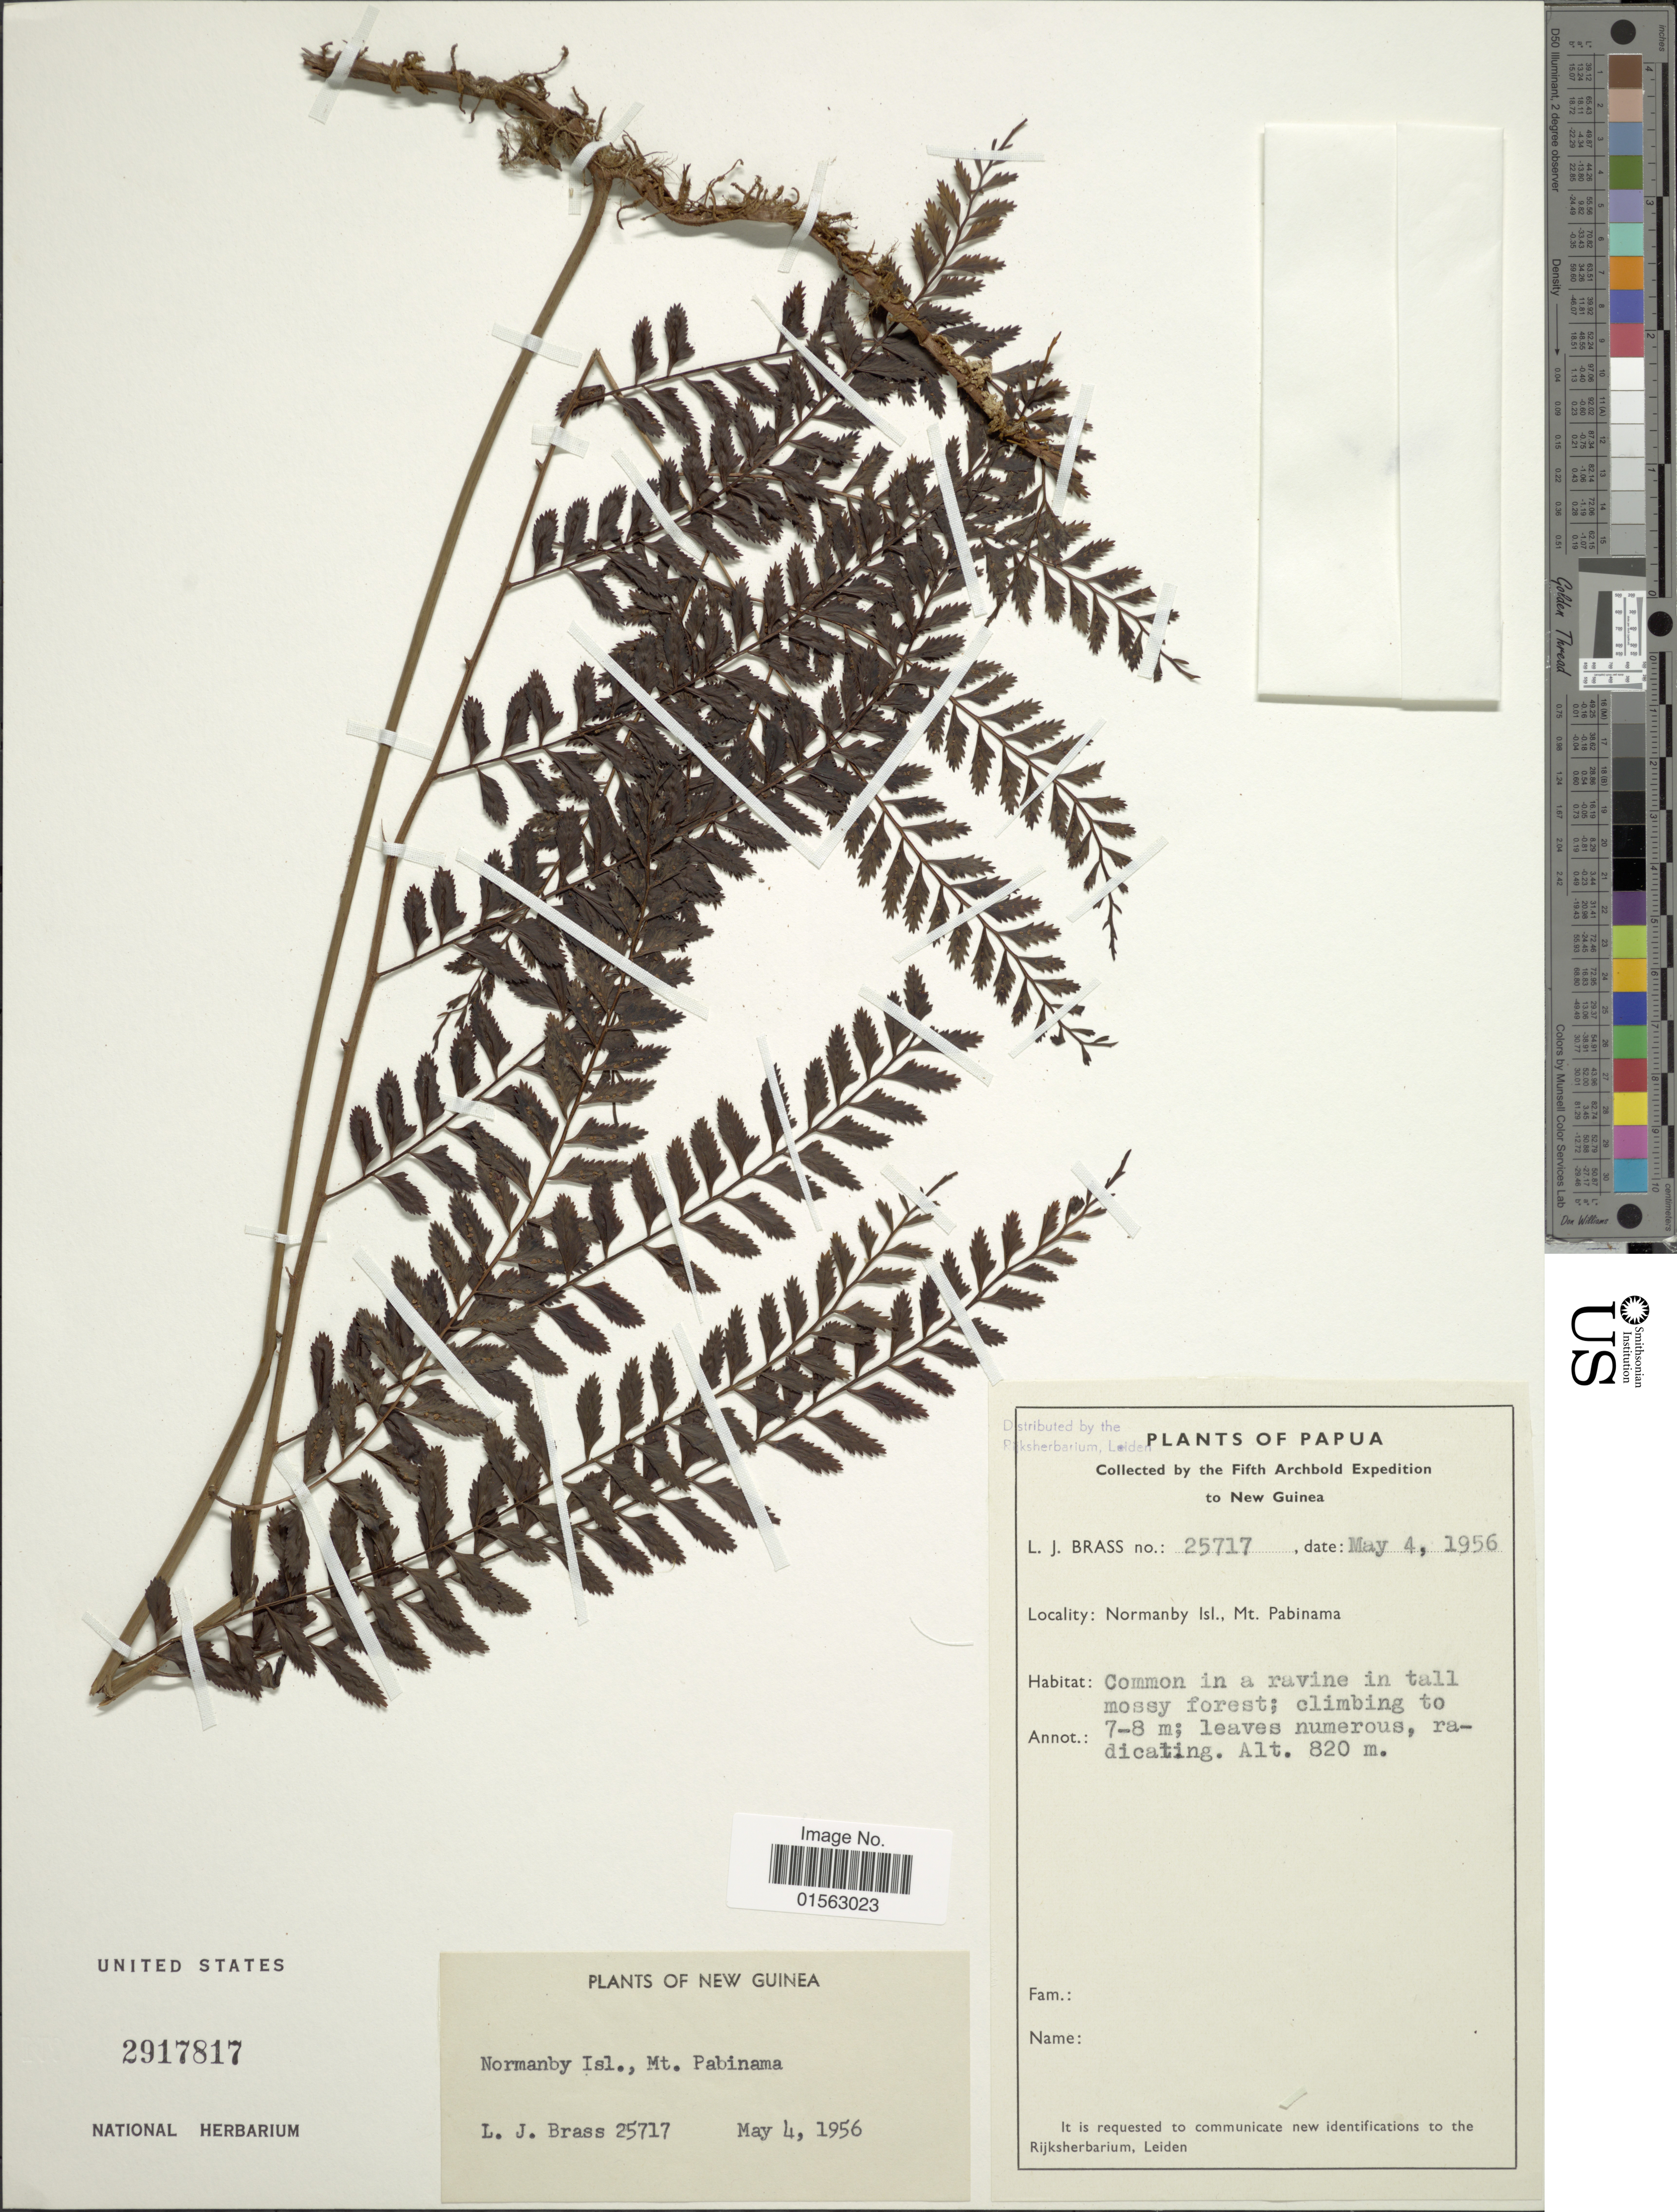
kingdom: Plantae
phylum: Tracheophyta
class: Polypodiopsida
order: Polypodiales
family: Dryopteridaceae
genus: Teratophyllum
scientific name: Teratophyllum sp.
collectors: L. J. Brass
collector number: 25717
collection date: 1956-05-04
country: Papua New Guinea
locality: Papua, Normanby Isl., Mt. Pabinama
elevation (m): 820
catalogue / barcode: US 2917817